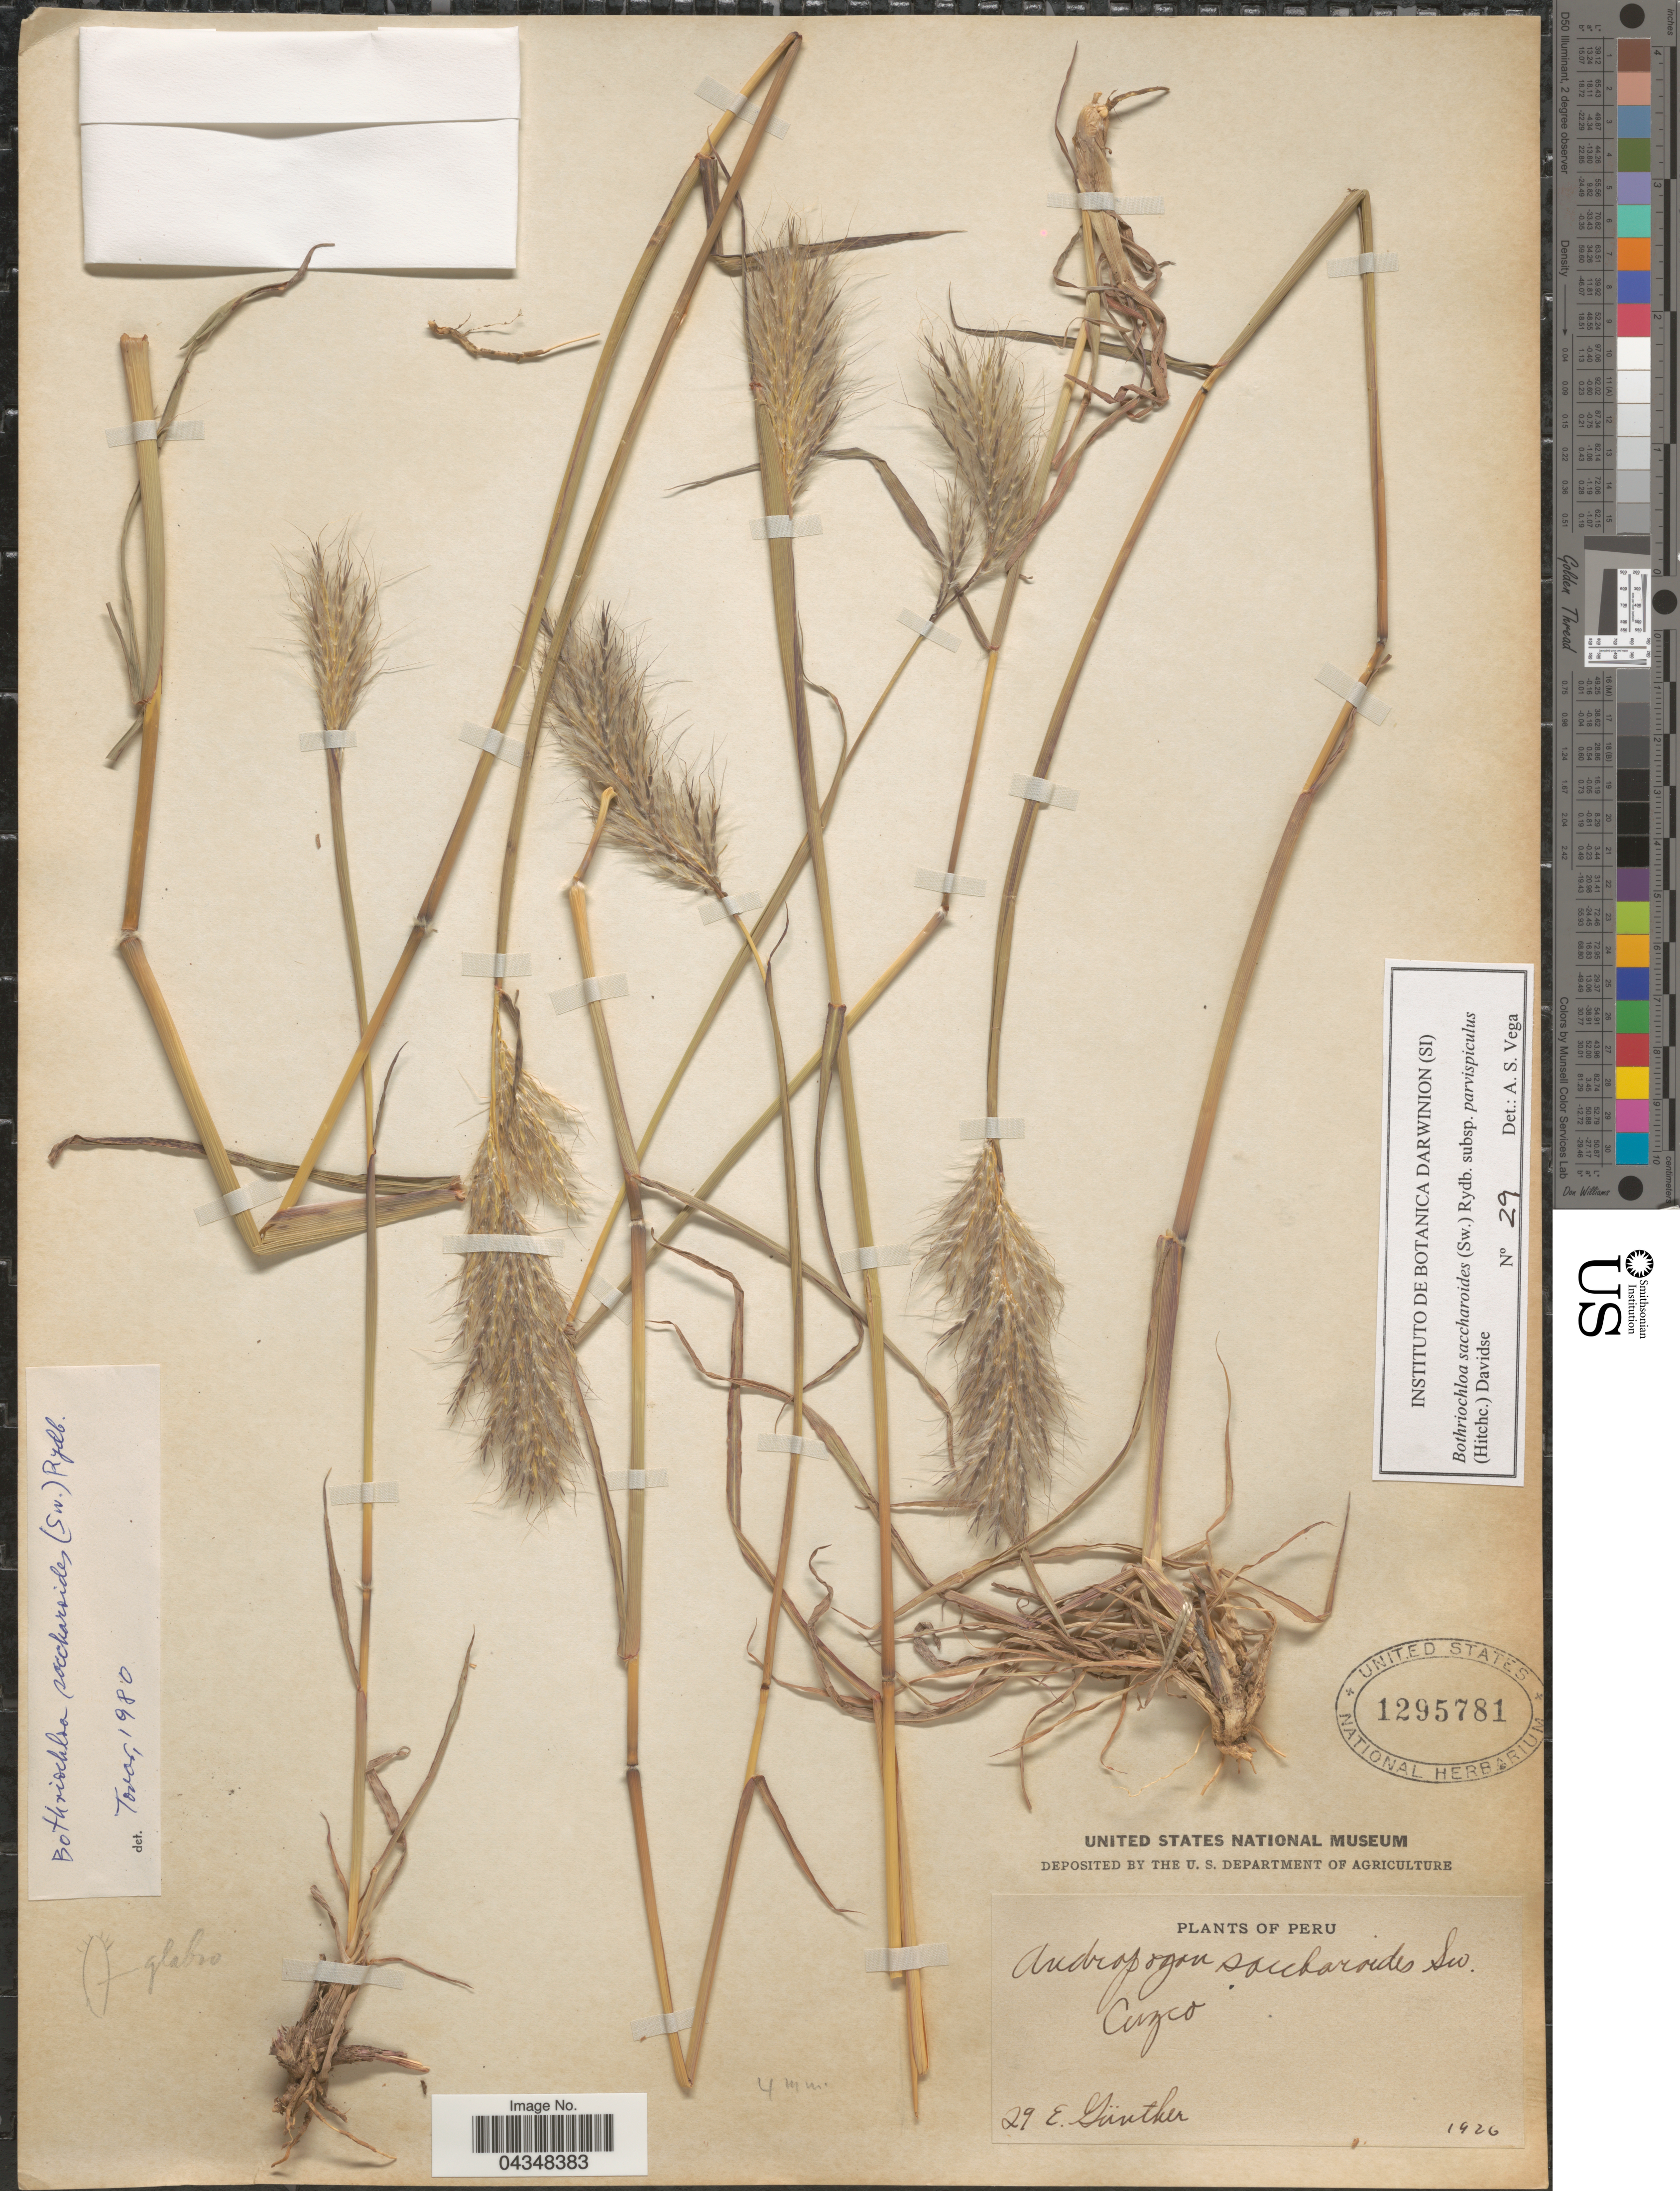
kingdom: Plantae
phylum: Tracheophyta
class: Liliopsida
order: Poales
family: Poaceae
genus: Bothriochloa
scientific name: Bothriochloa saccharoides var. parvispicula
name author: (Hitchc.) Tovar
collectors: E. Gunther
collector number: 29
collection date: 1926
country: Peru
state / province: Cusco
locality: Cuzco.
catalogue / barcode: US 1295781